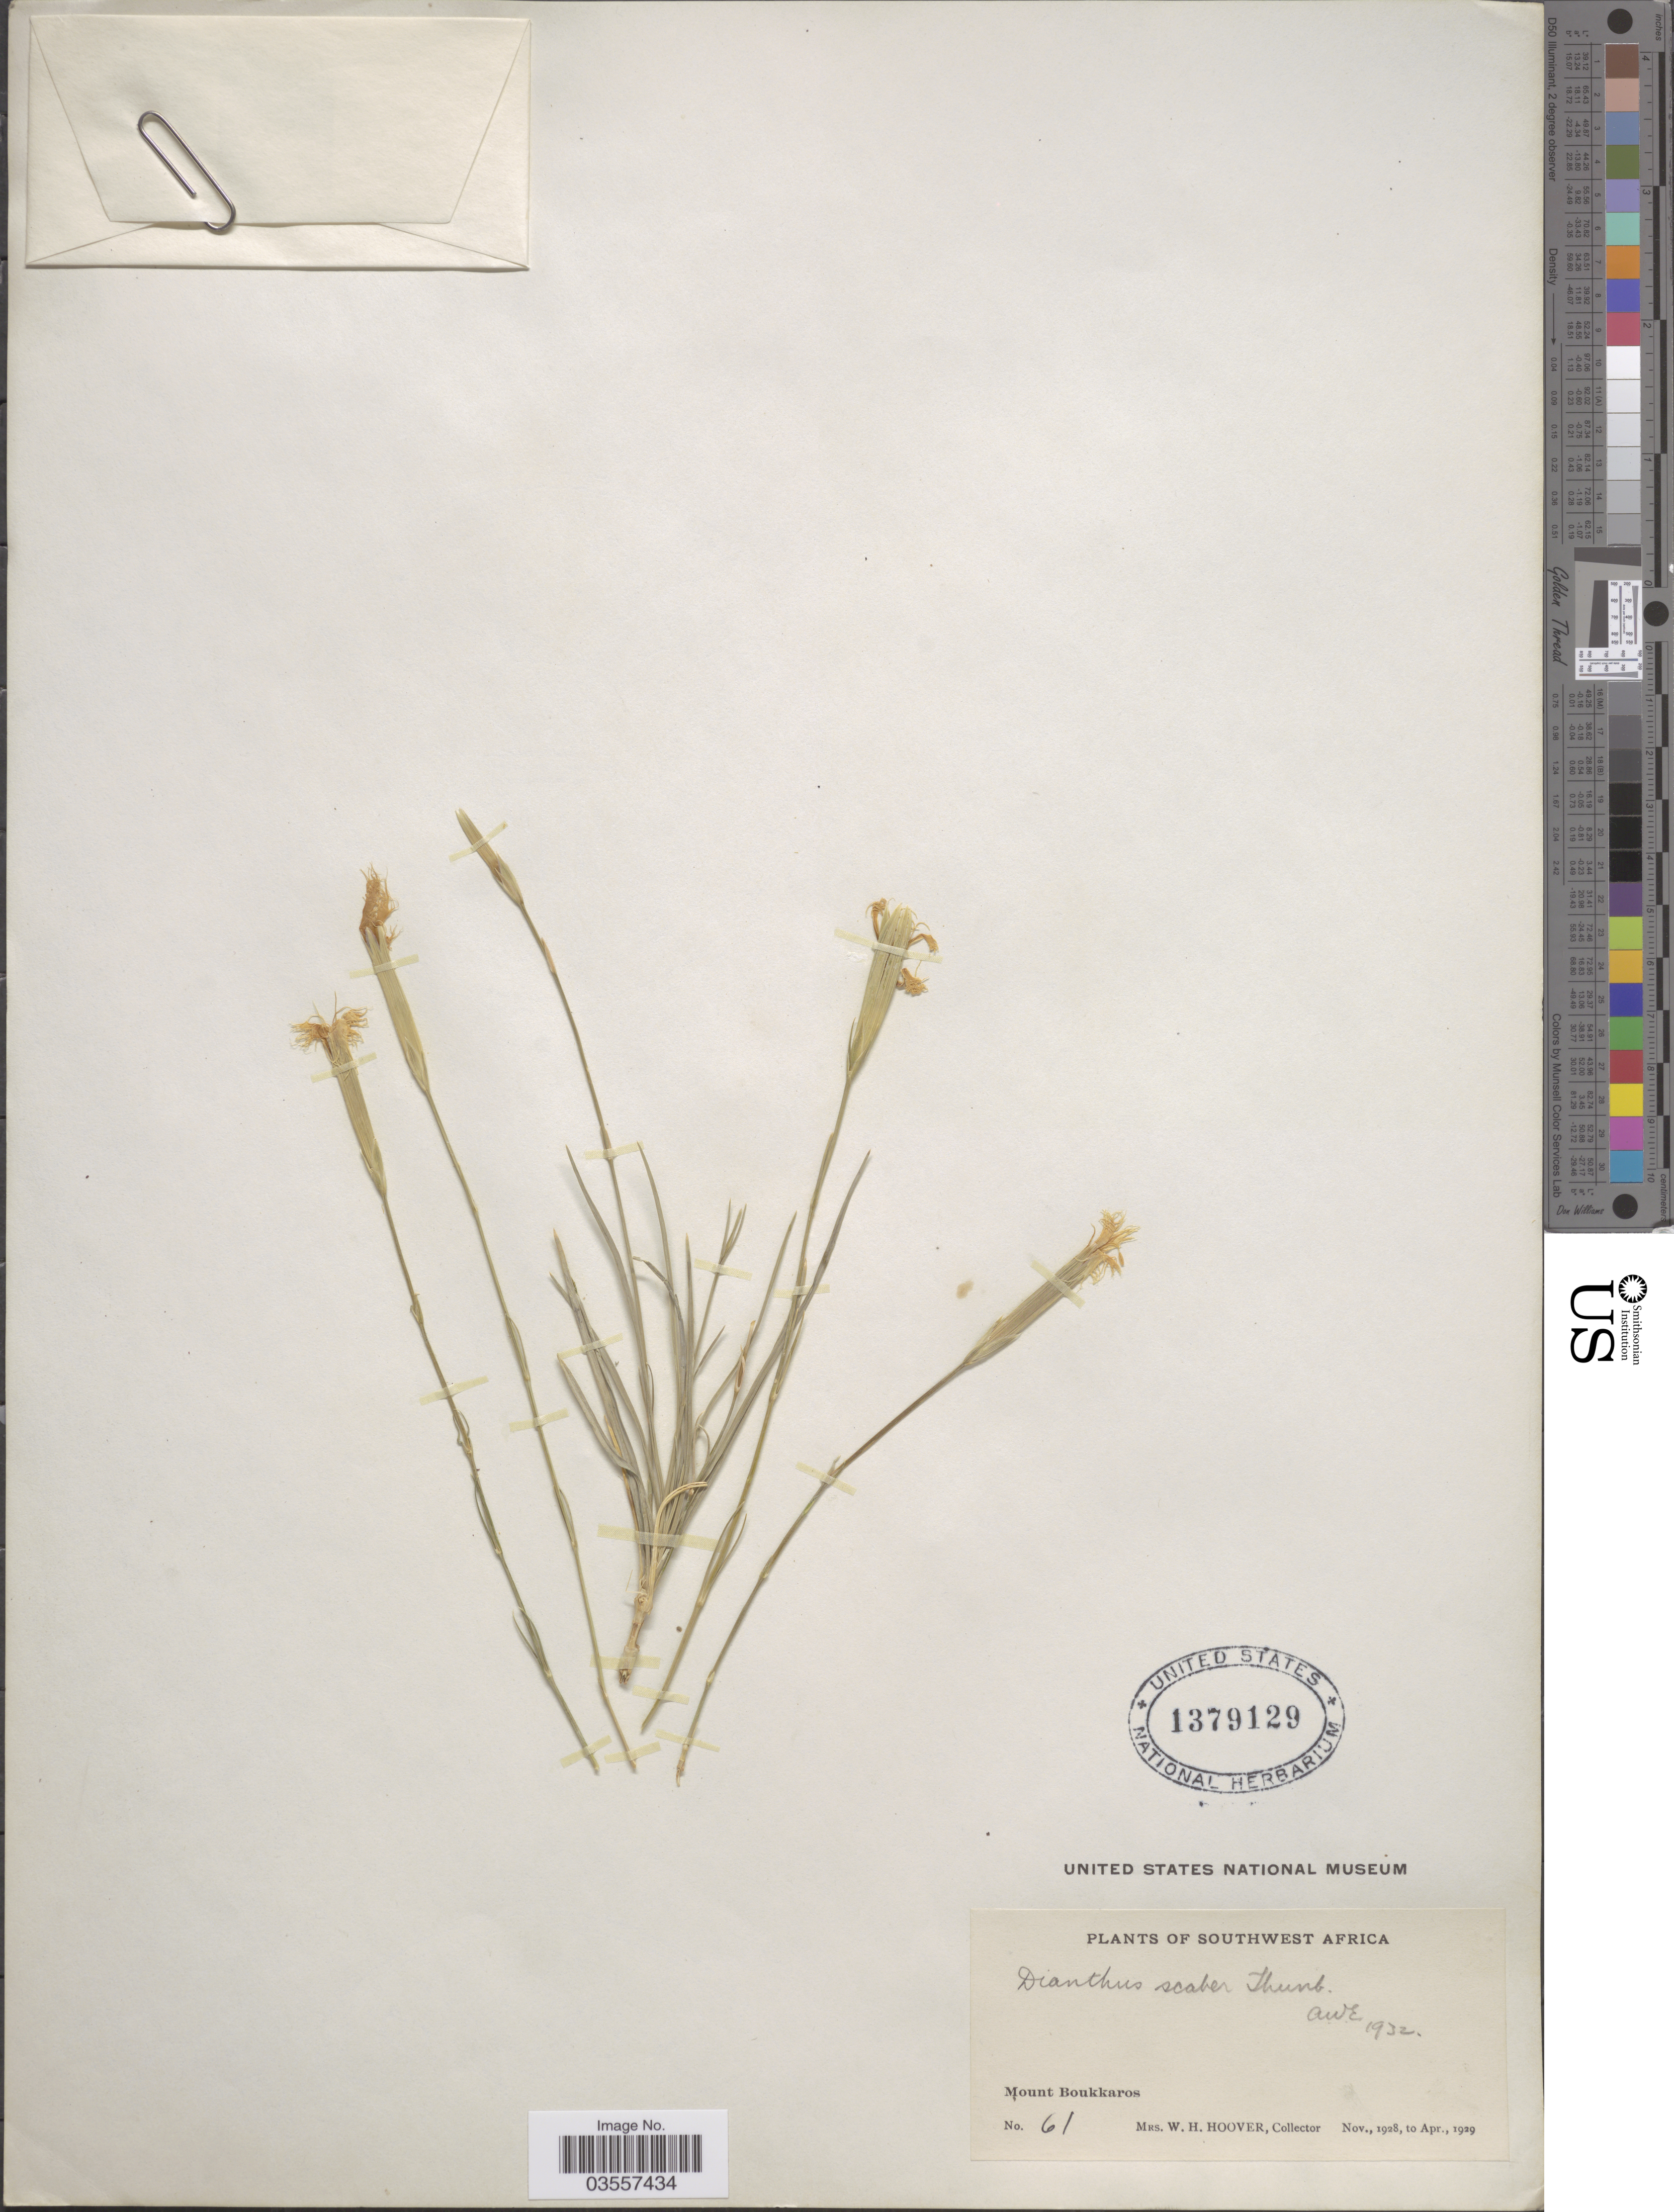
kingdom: Plantae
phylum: Tracheophyta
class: Magnoliopsida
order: Caryophyllales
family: Caryophyllaceae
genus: Dianthus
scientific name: Dianthus scaber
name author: Chaix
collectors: W. Hoover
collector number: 61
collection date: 1928-11/1929-04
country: Namibia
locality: Southwest Africa. Mount Boukkaros.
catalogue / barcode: US 1379129